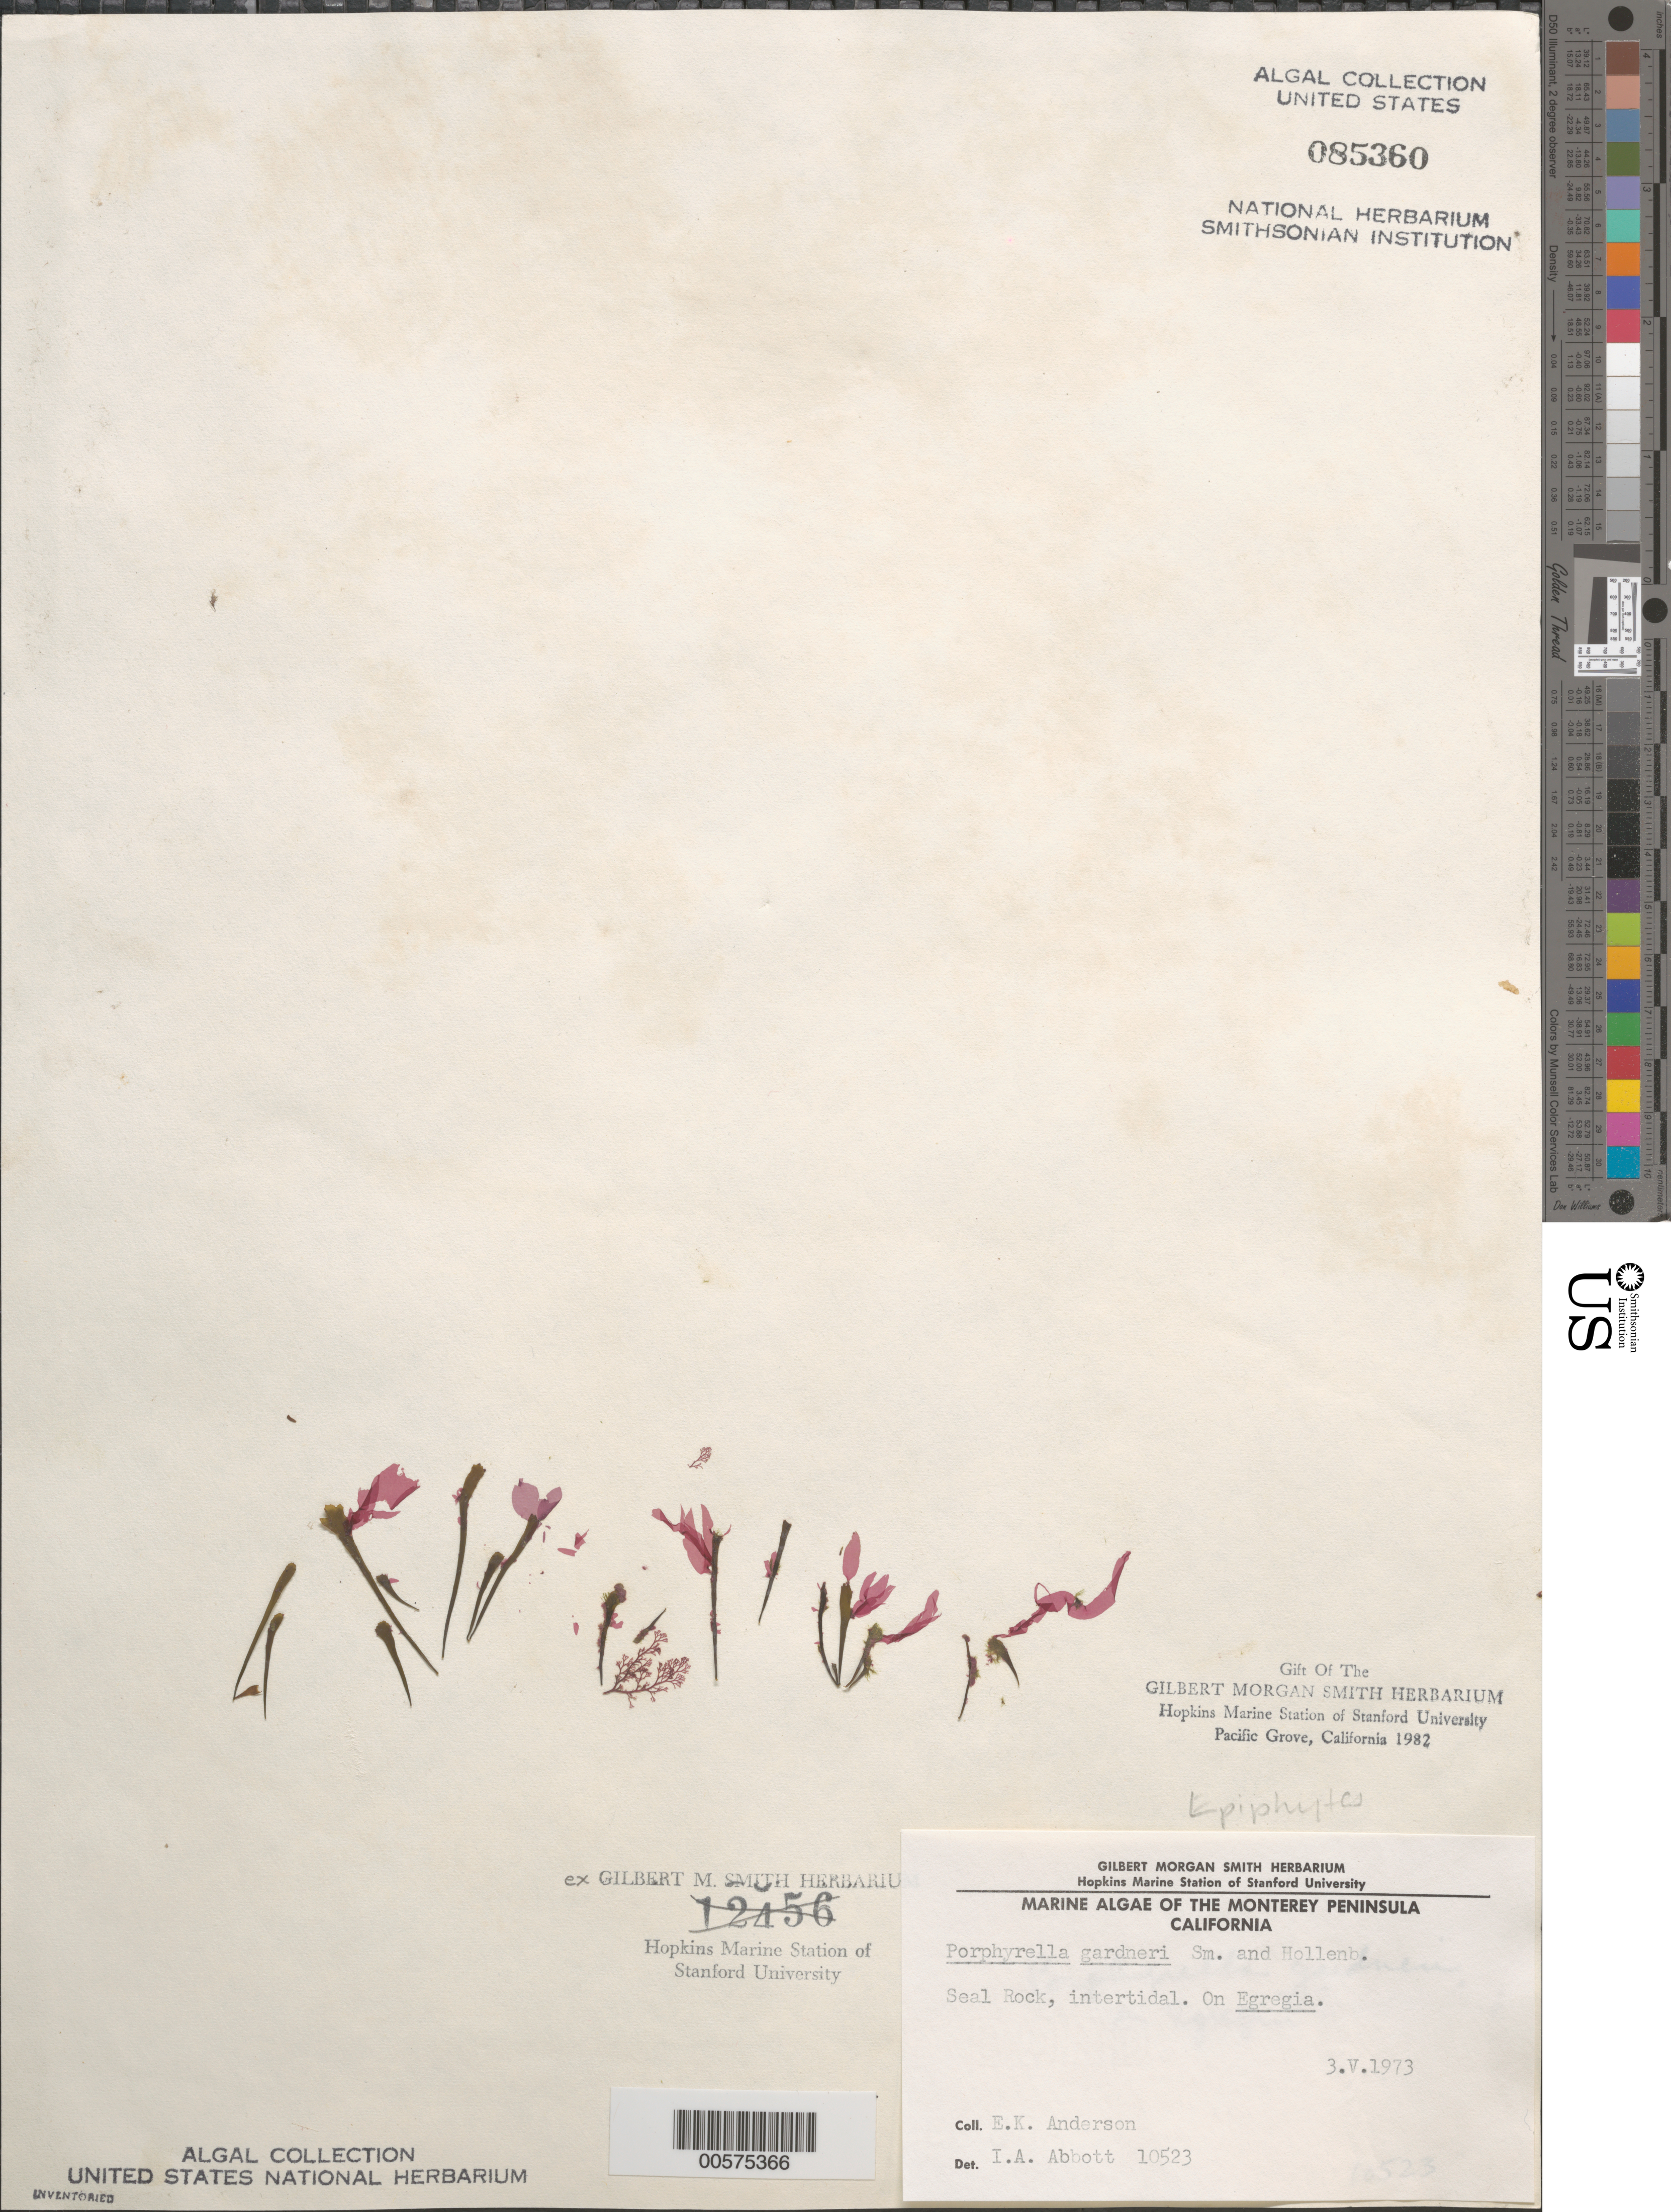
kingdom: Plantae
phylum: Rhodophyta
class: Bangiophyceae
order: Bangiales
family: Bangiaceae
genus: Pyropia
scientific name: Pyropia gardneri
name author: (G.M. Sm. & Hollenb.) S.C. Lindstrom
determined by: Algae name updating Project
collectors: E. K. Anderson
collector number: IAA 10523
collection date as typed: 03 May 1973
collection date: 1973-05-03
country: United States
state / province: California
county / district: Monterey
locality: Seal Rock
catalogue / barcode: US 85360